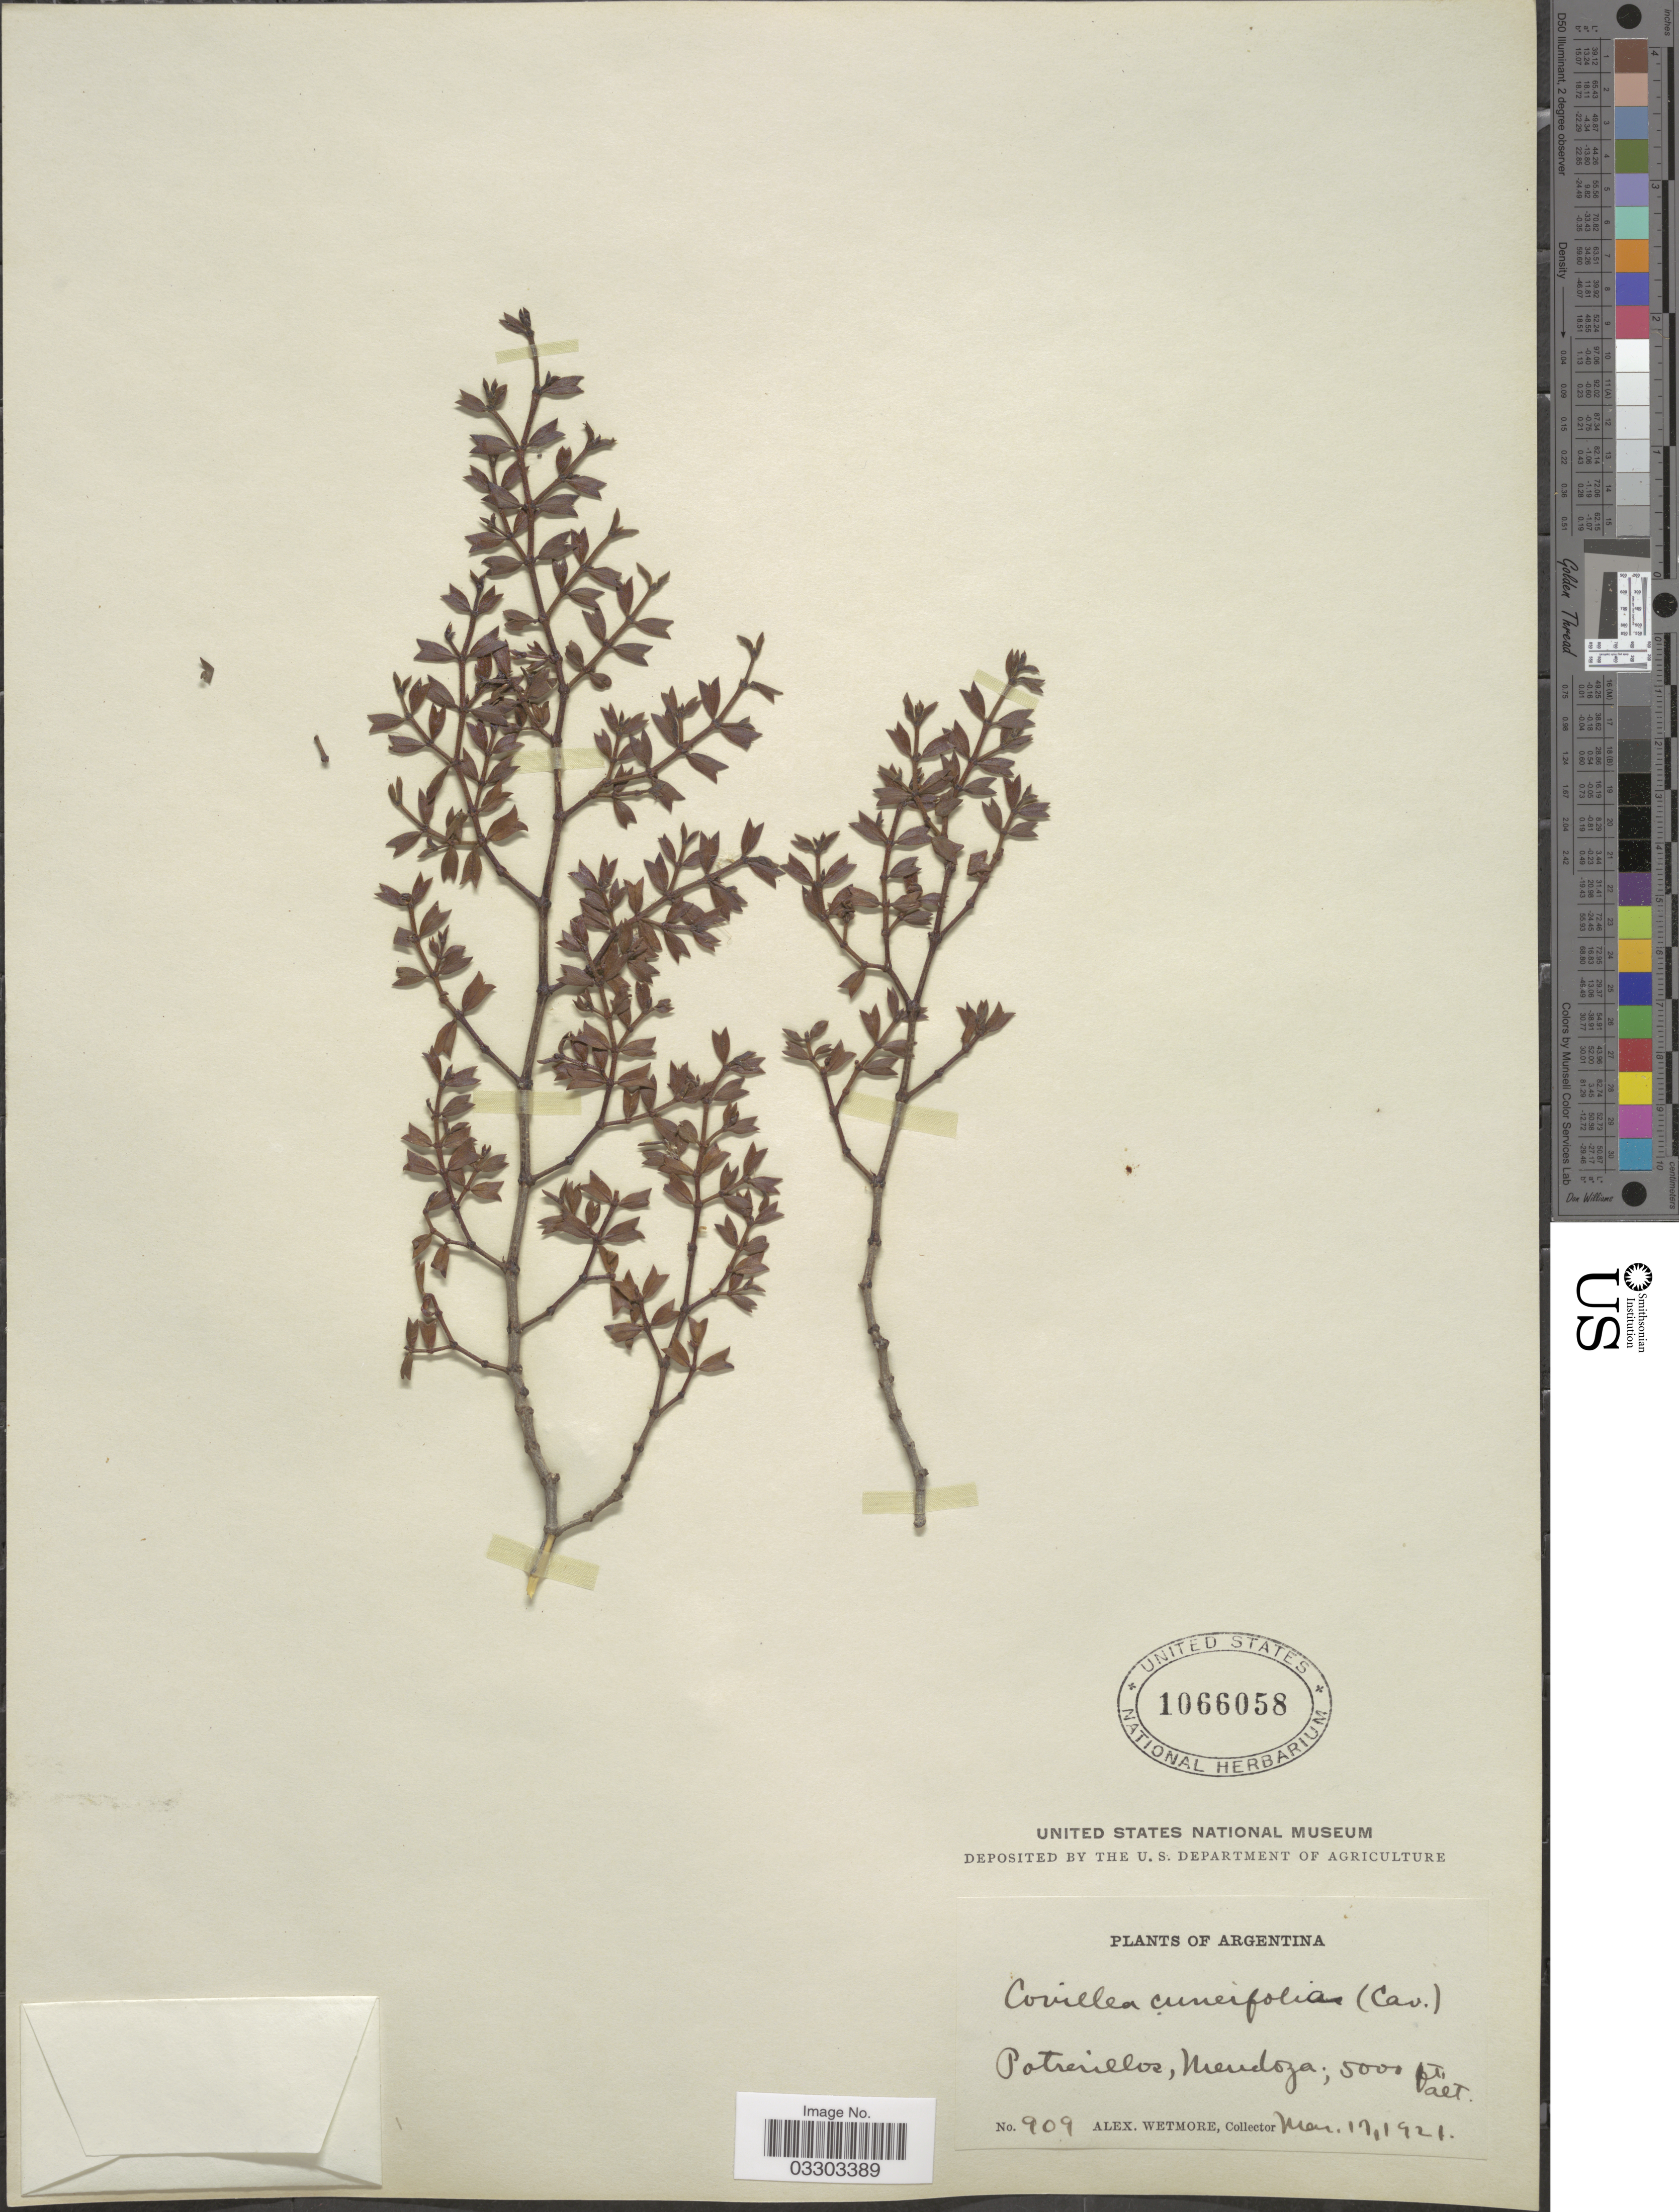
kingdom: Plantae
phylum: Tracheophyta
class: Magnoliopsida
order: Zygophyllales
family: Zygophyllaceae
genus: Larrea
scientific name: Larrea cuneifolia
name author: Cav.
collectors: A. Wetmore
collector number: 909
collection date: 1921-03-17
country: Argentina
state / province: Mendoza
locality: Potrerillos.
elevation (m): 1524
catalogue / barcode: US 1066058